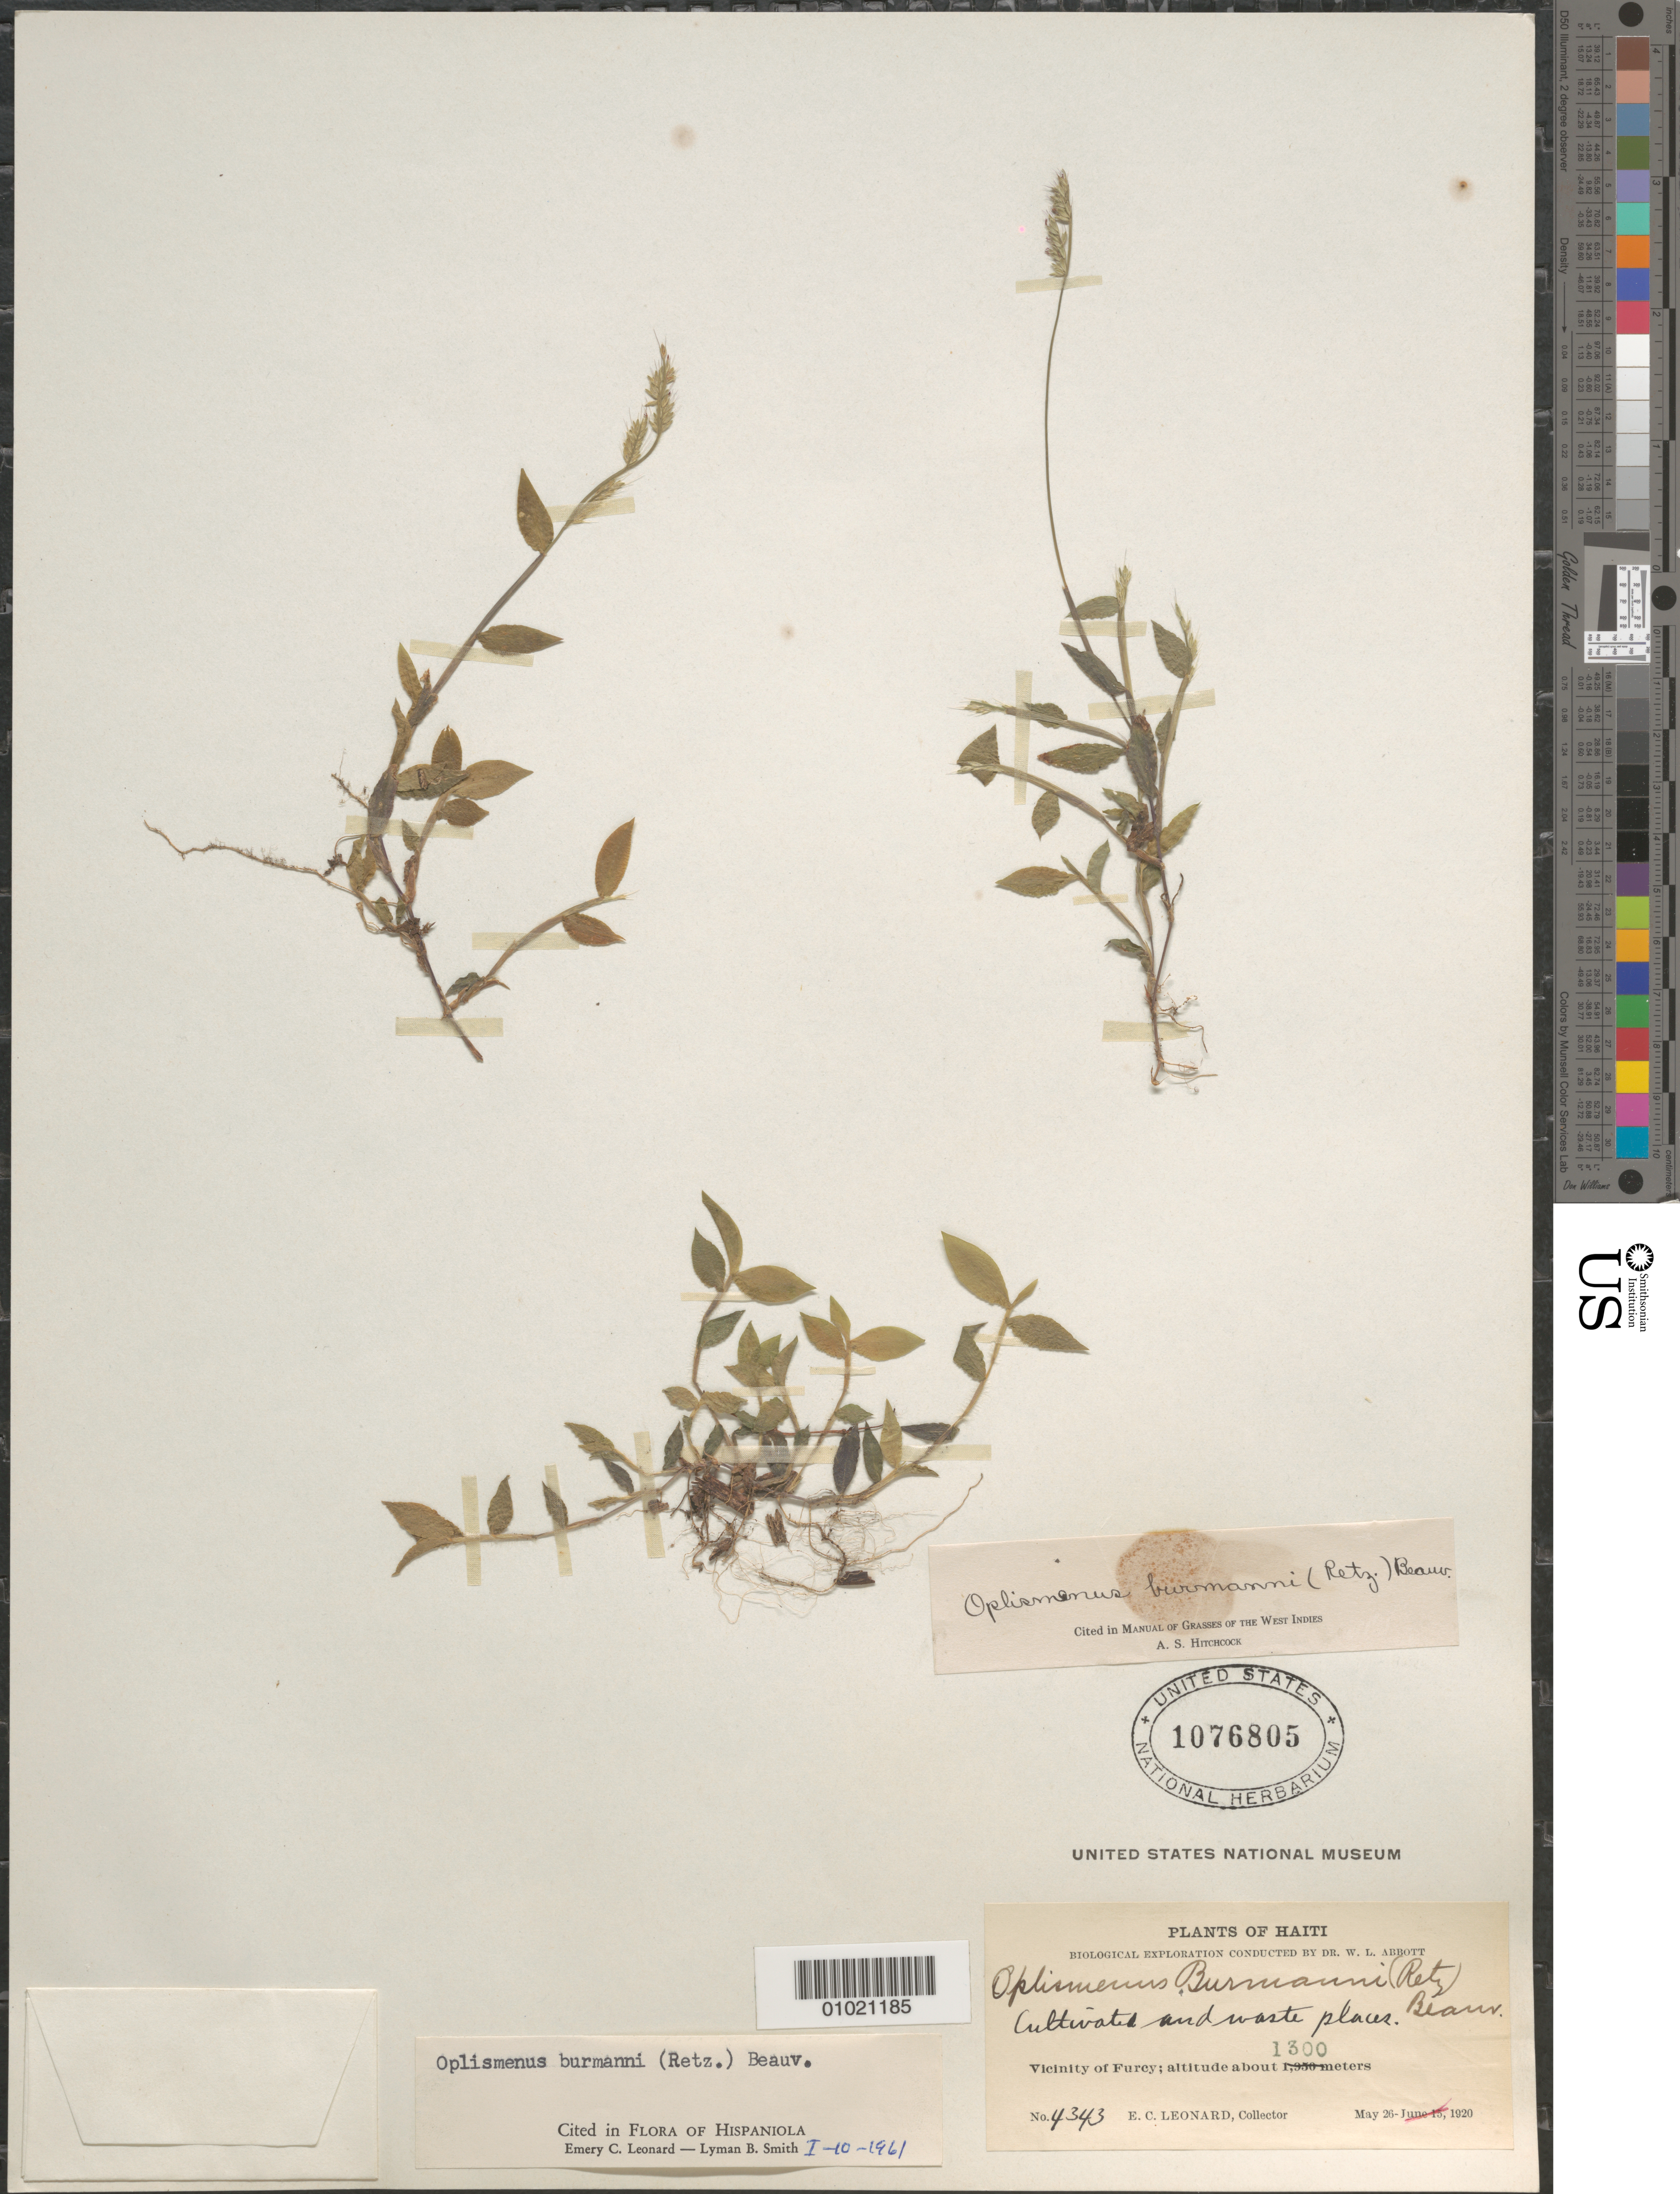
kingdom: Plantae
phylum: Tracheophyta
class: Liliopsida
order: Poales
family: Poaceae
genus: Oplismenus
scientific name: Oplismenus burmannii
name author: (Retz.) P. Beauv.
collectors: E. C. Leonard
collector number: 4343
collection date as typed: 26 May 1920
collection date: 1920-05-26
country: Haiti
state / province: Óuest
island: Hispaniola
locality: Vicinity of Furcy.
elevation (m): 1300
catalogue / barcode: US 1076805